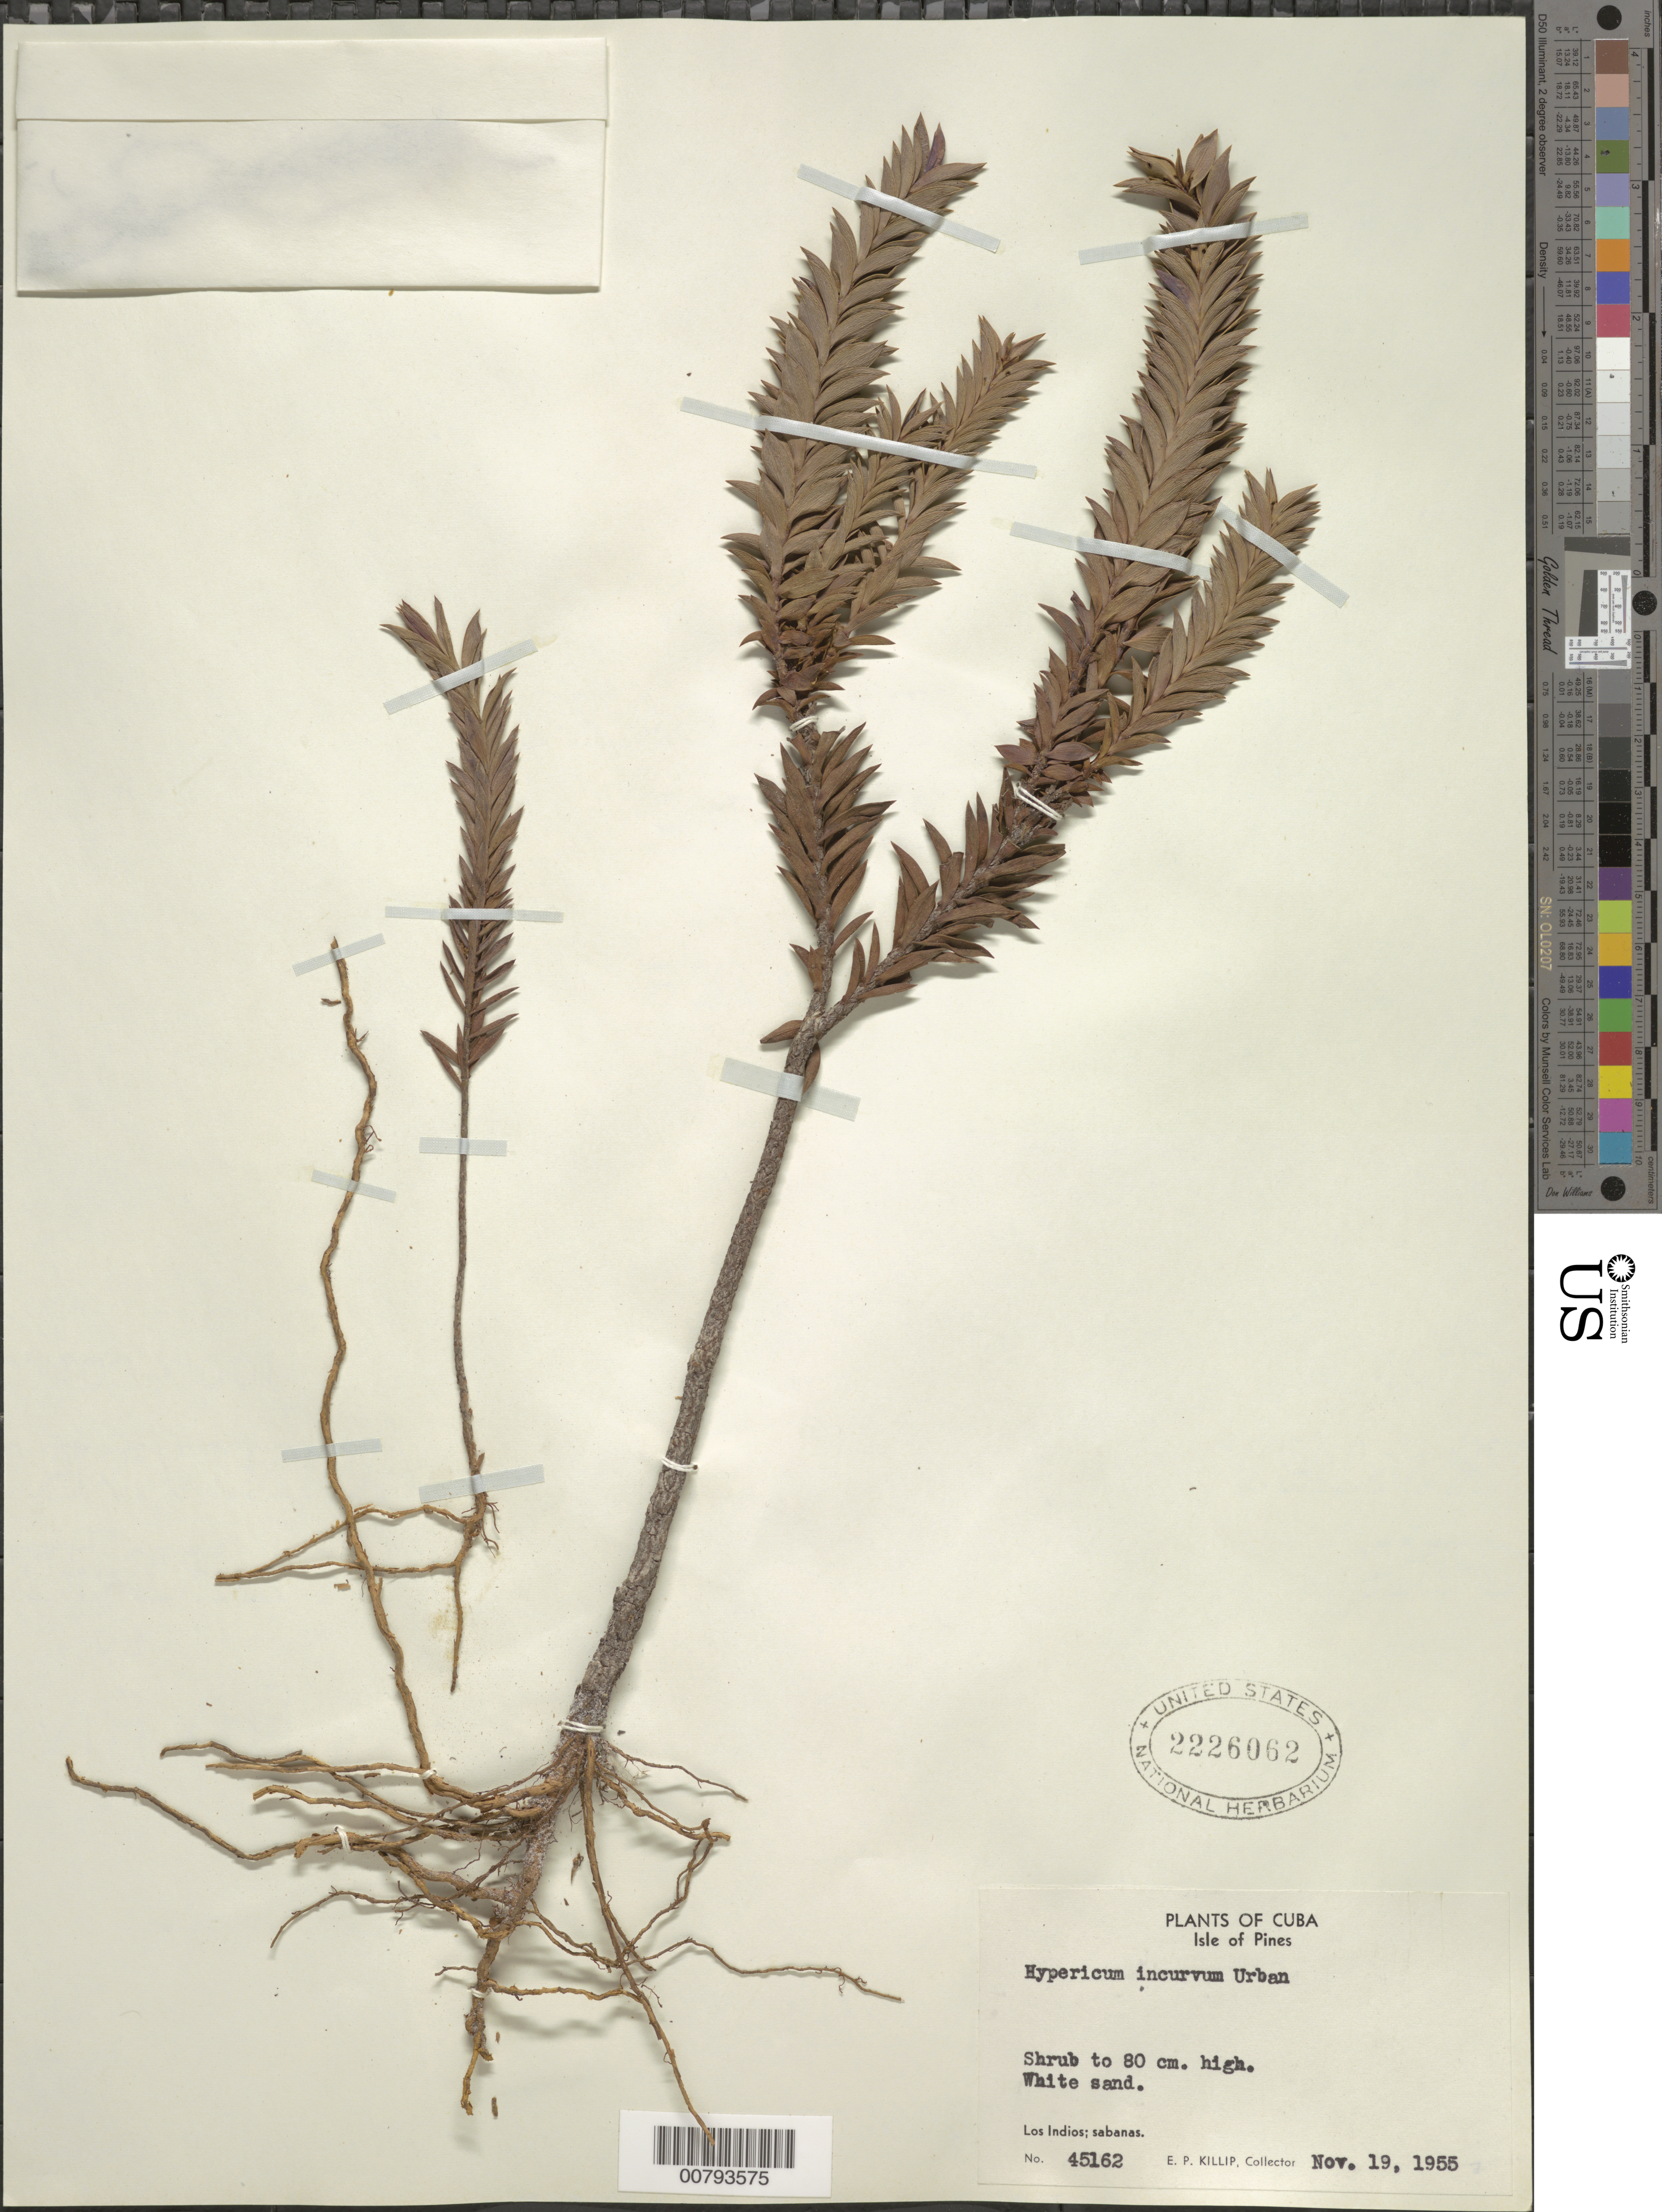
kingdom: Plantae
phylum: Tracheophyta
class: Magnoliopsida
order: Malpighiales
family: Hypericaceae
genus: Hypericum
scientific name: Hypericum incurvum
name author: Urb.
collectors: E. P. Killip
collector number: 45162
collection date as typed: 19 Nov 1955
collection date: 1955-11-19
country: Cuba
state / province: Isla de La Juventud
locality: Los indios sabanas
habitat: White sand savanna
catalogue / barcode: US 2226062